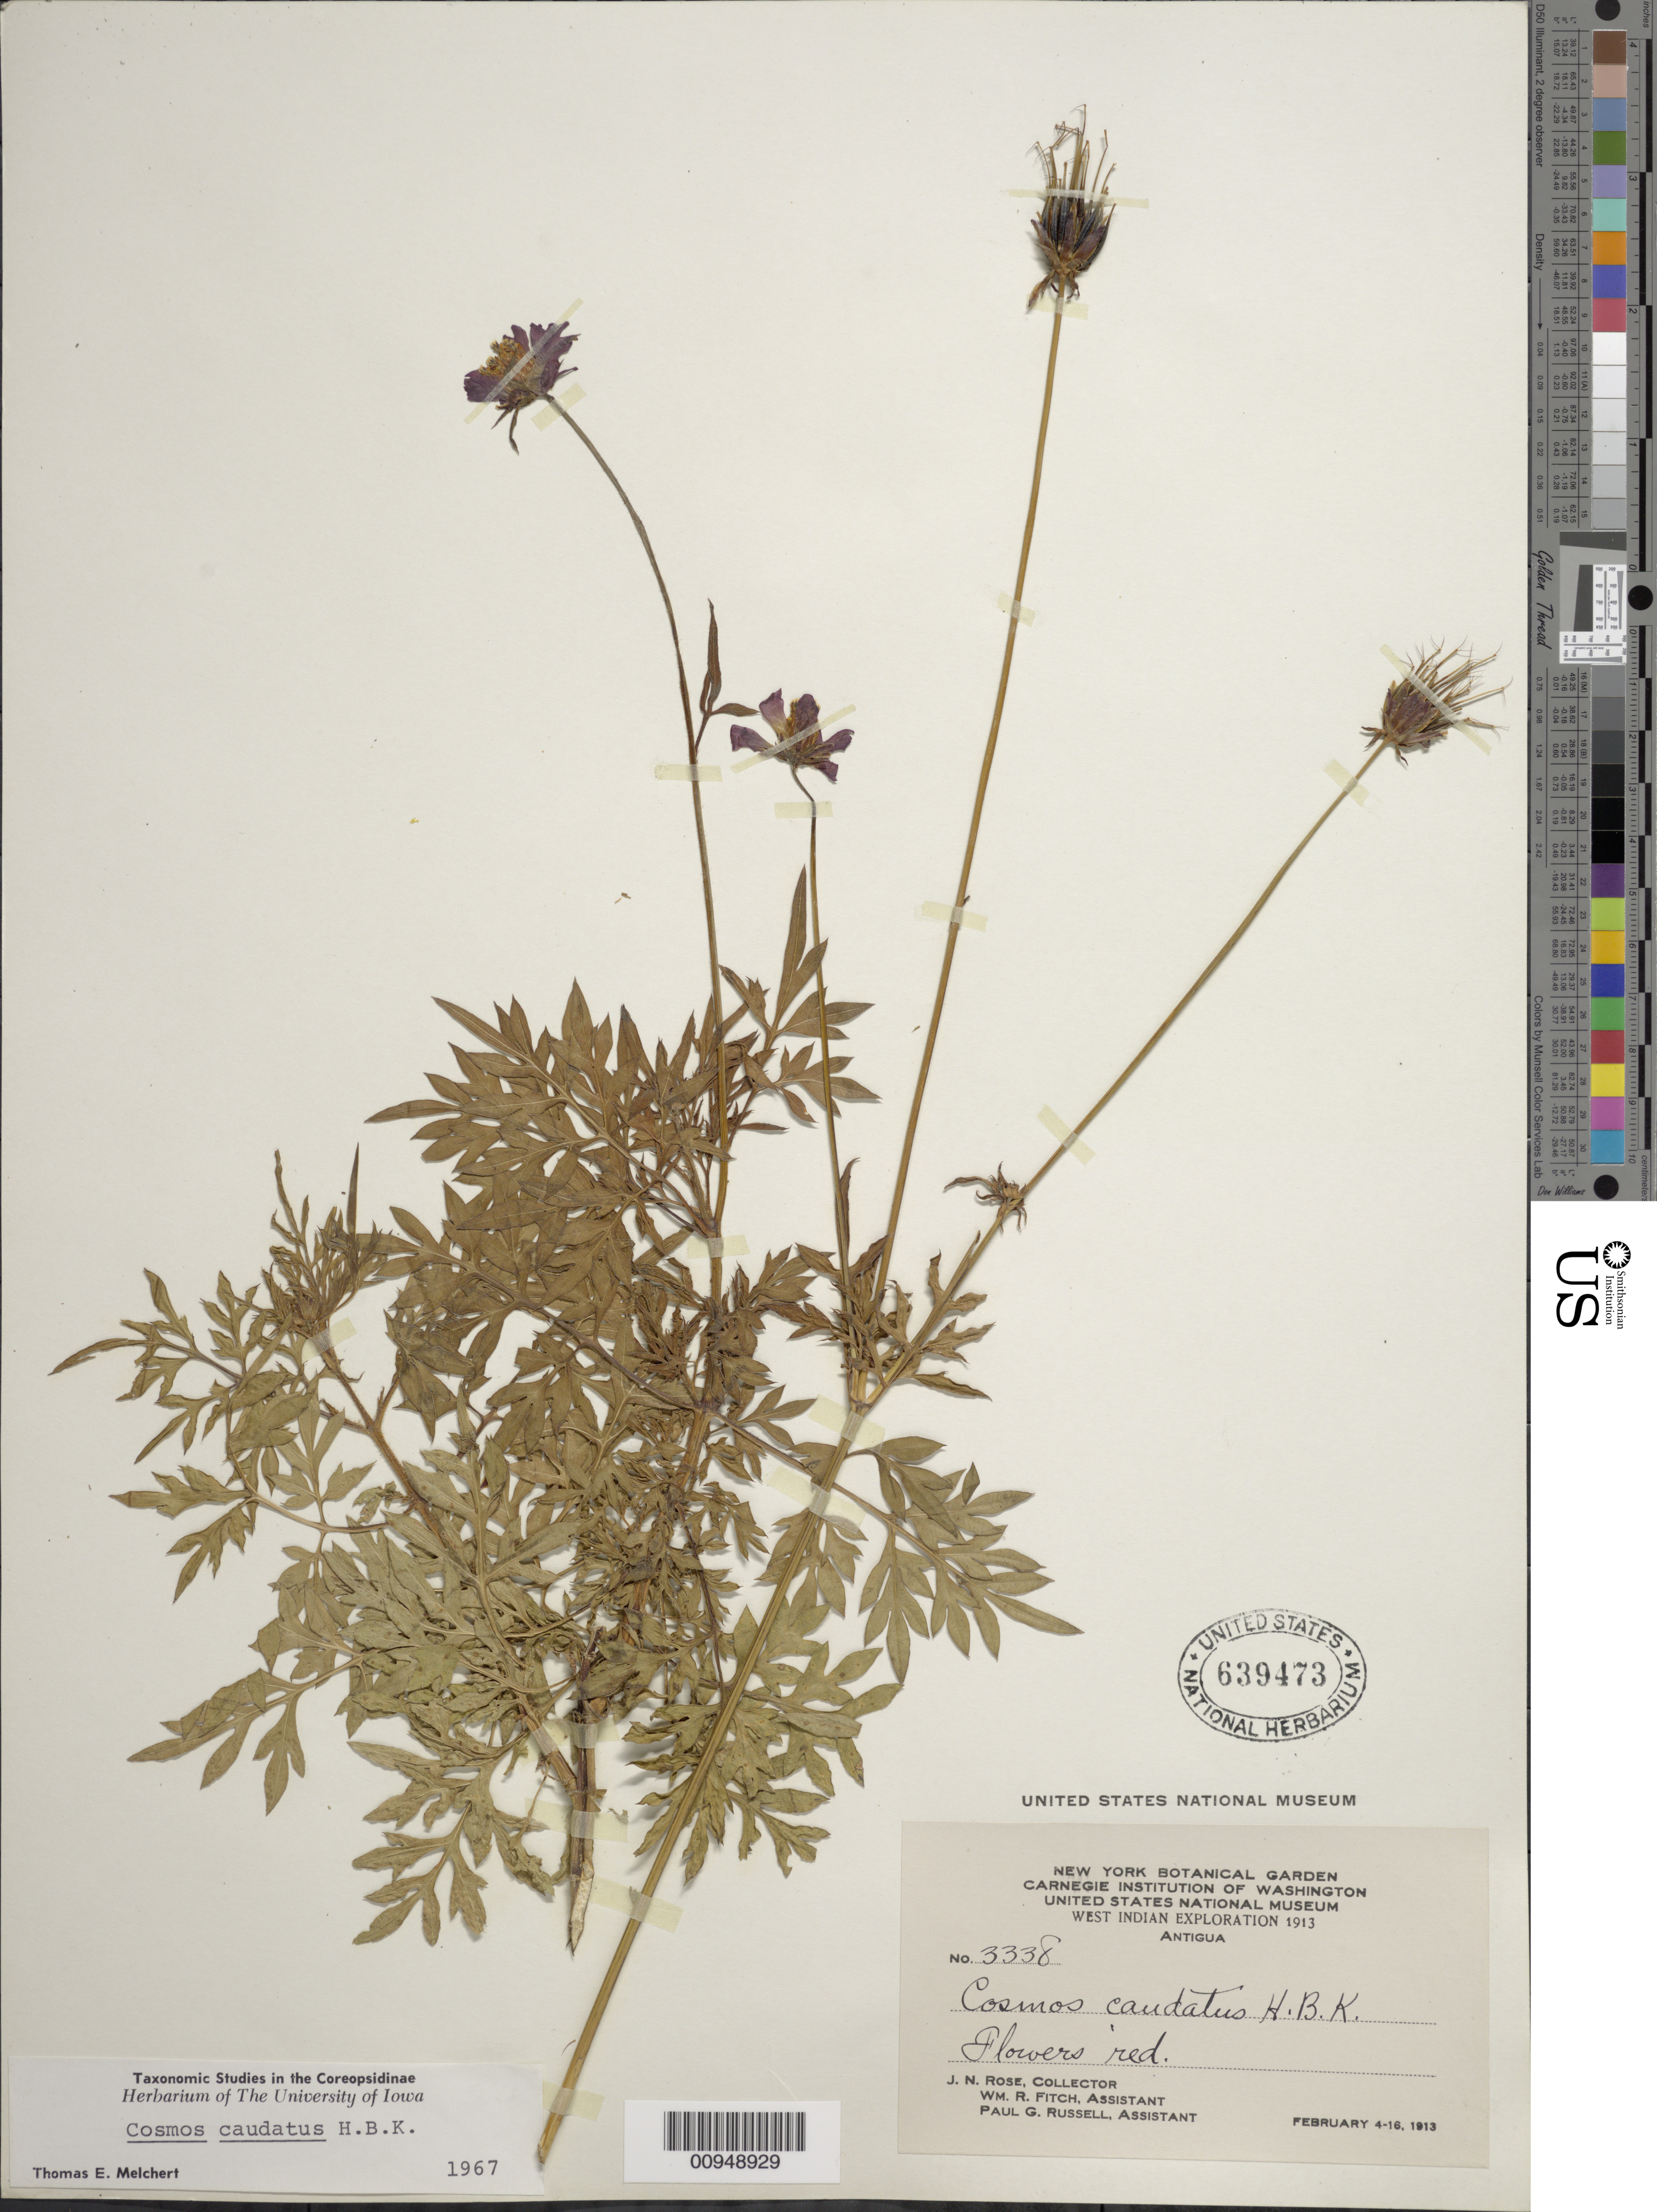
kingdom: Plantae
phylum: Tracheophyta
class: Magnoliopsida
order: Asterales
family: Asteraceae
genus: Cosmos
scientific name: Cosmos caudatus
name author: Kunth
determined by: Melchert, T. E.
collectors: J. N. Rose, W. R. Fitch & P. G. Russell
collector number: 3338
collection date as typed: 04 Feb 1913 to 16 Feb 1913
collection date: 1913-02-04/1913-02-16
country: Antigua and Barbuda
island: Leeward Is.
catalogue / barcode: US 639473